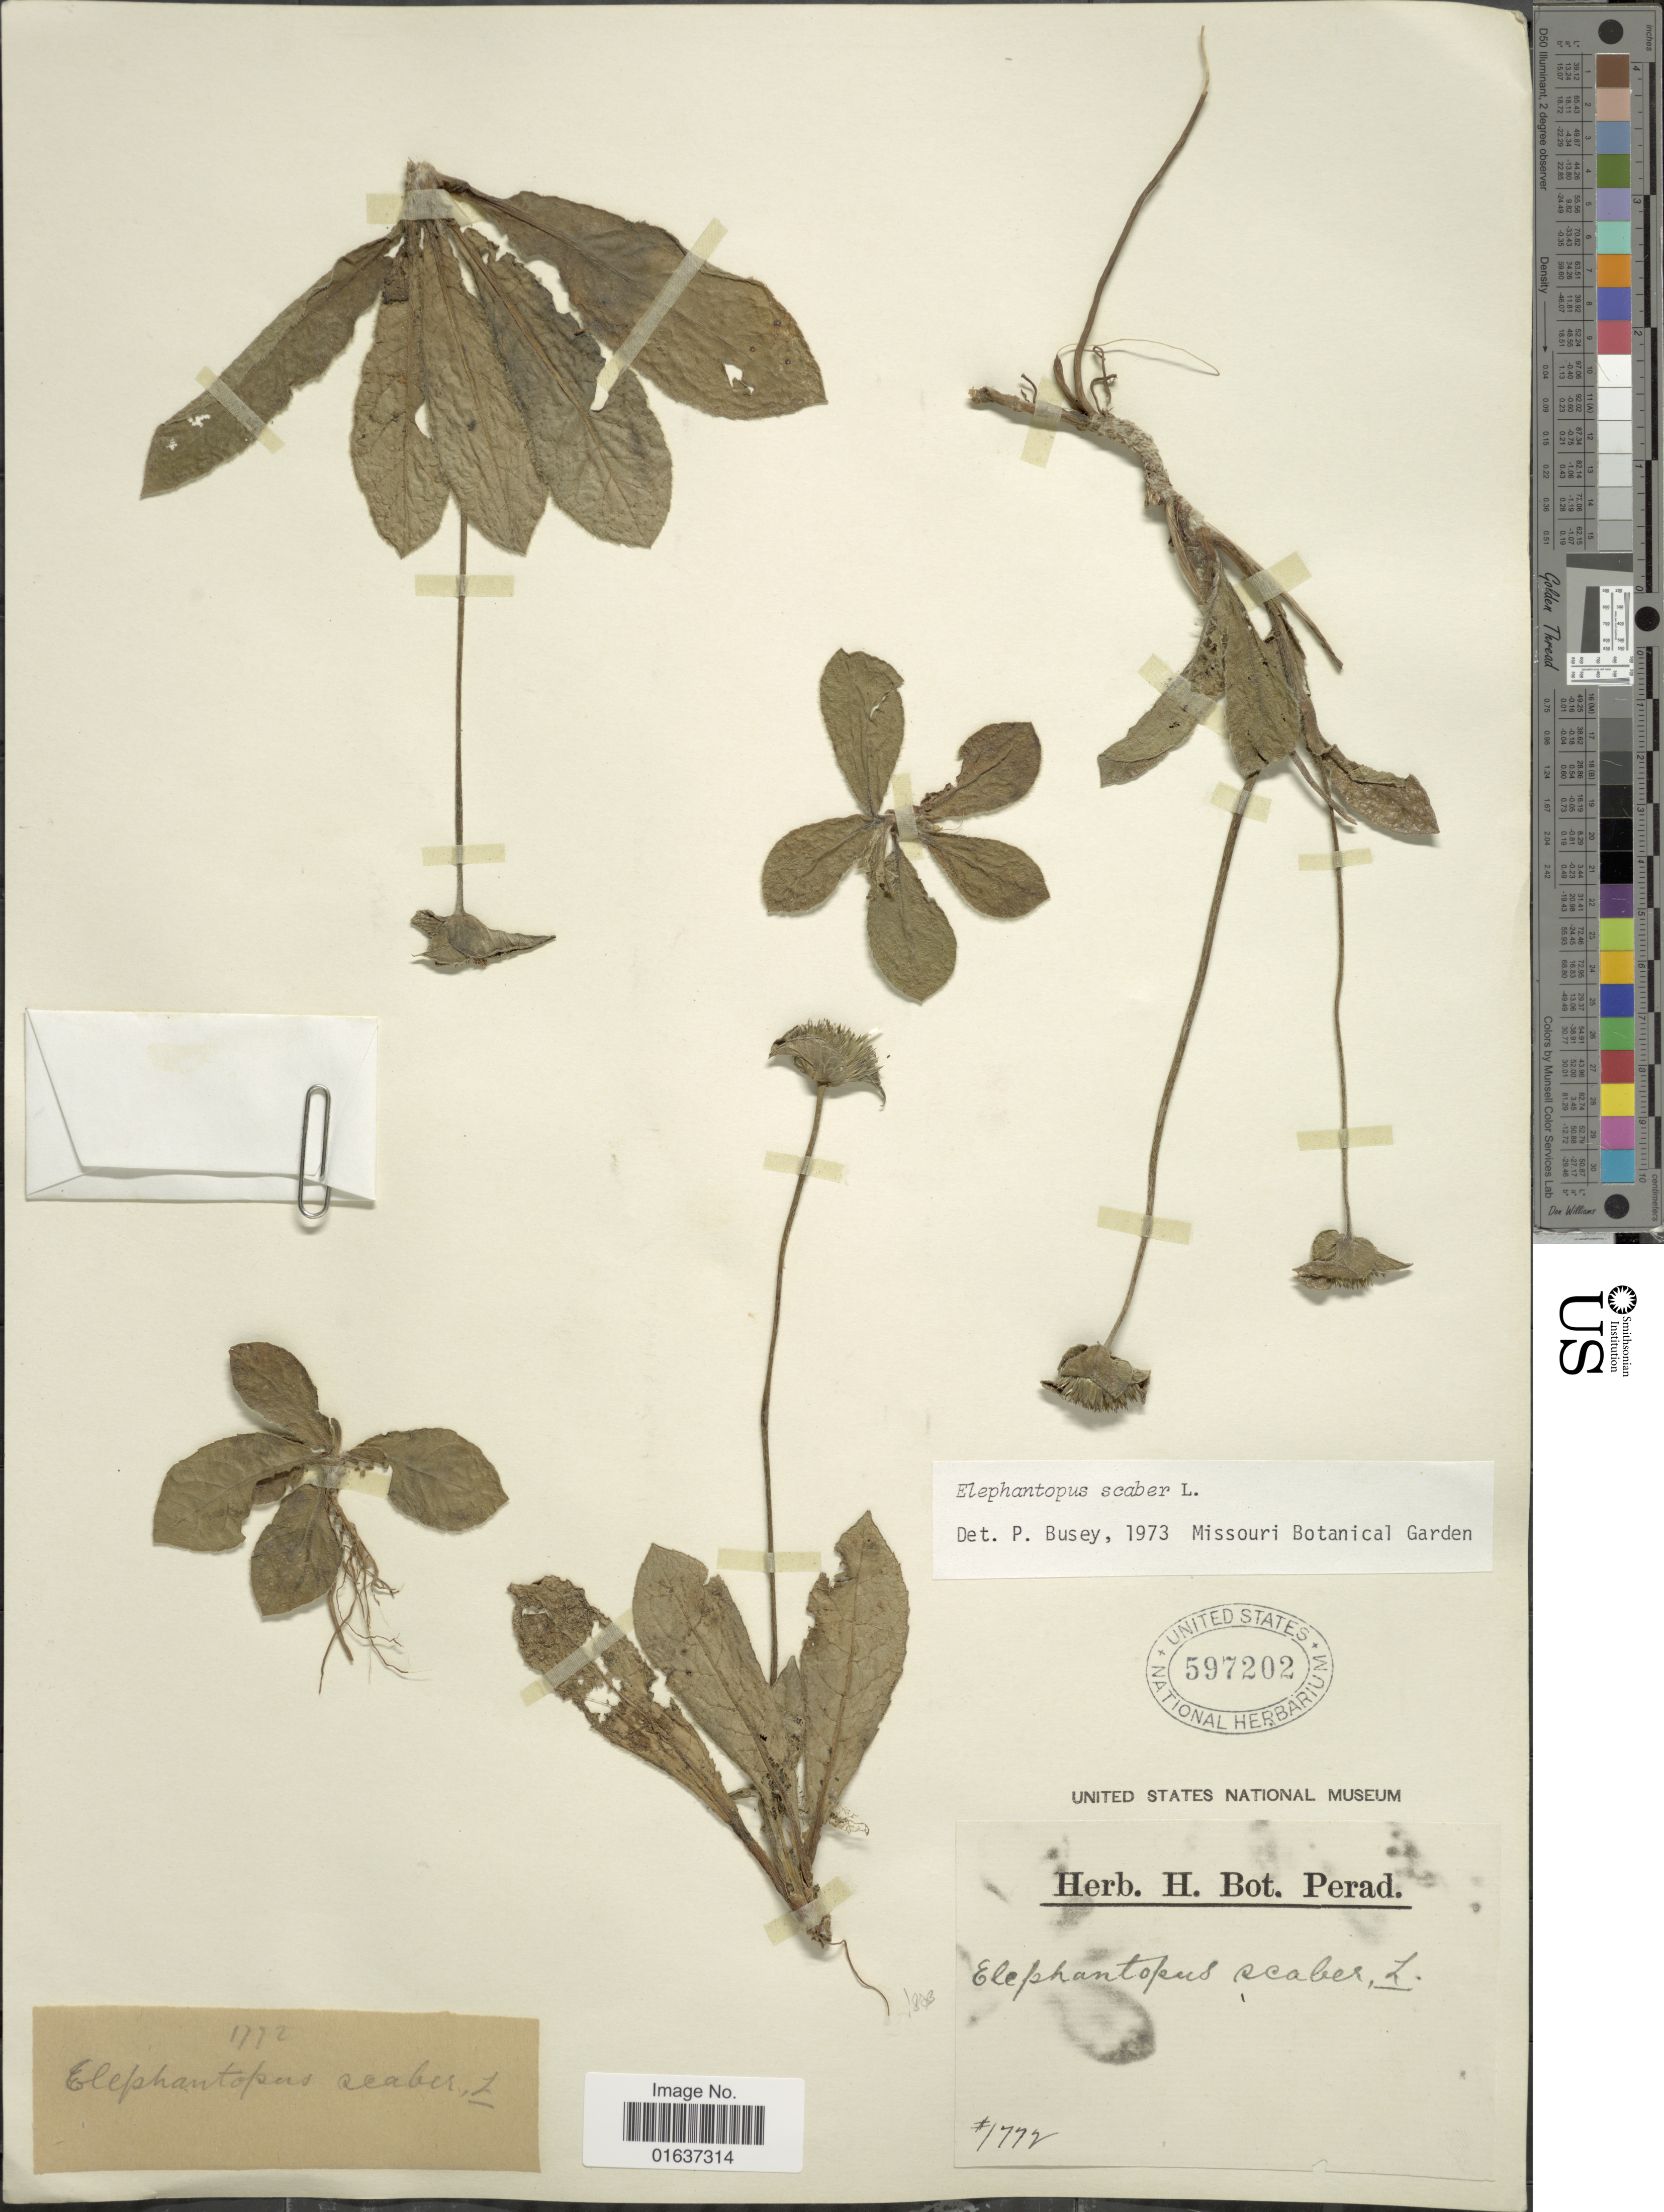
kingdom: Plantae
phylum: Tracheophyta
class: Magnoliopsida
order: Asterales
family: Asteraceae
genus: Elephantopus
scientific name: Elephantopus scaber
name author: L.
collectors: ex herb. H. Bot. Perad.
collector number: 1772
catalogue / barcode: US 597202